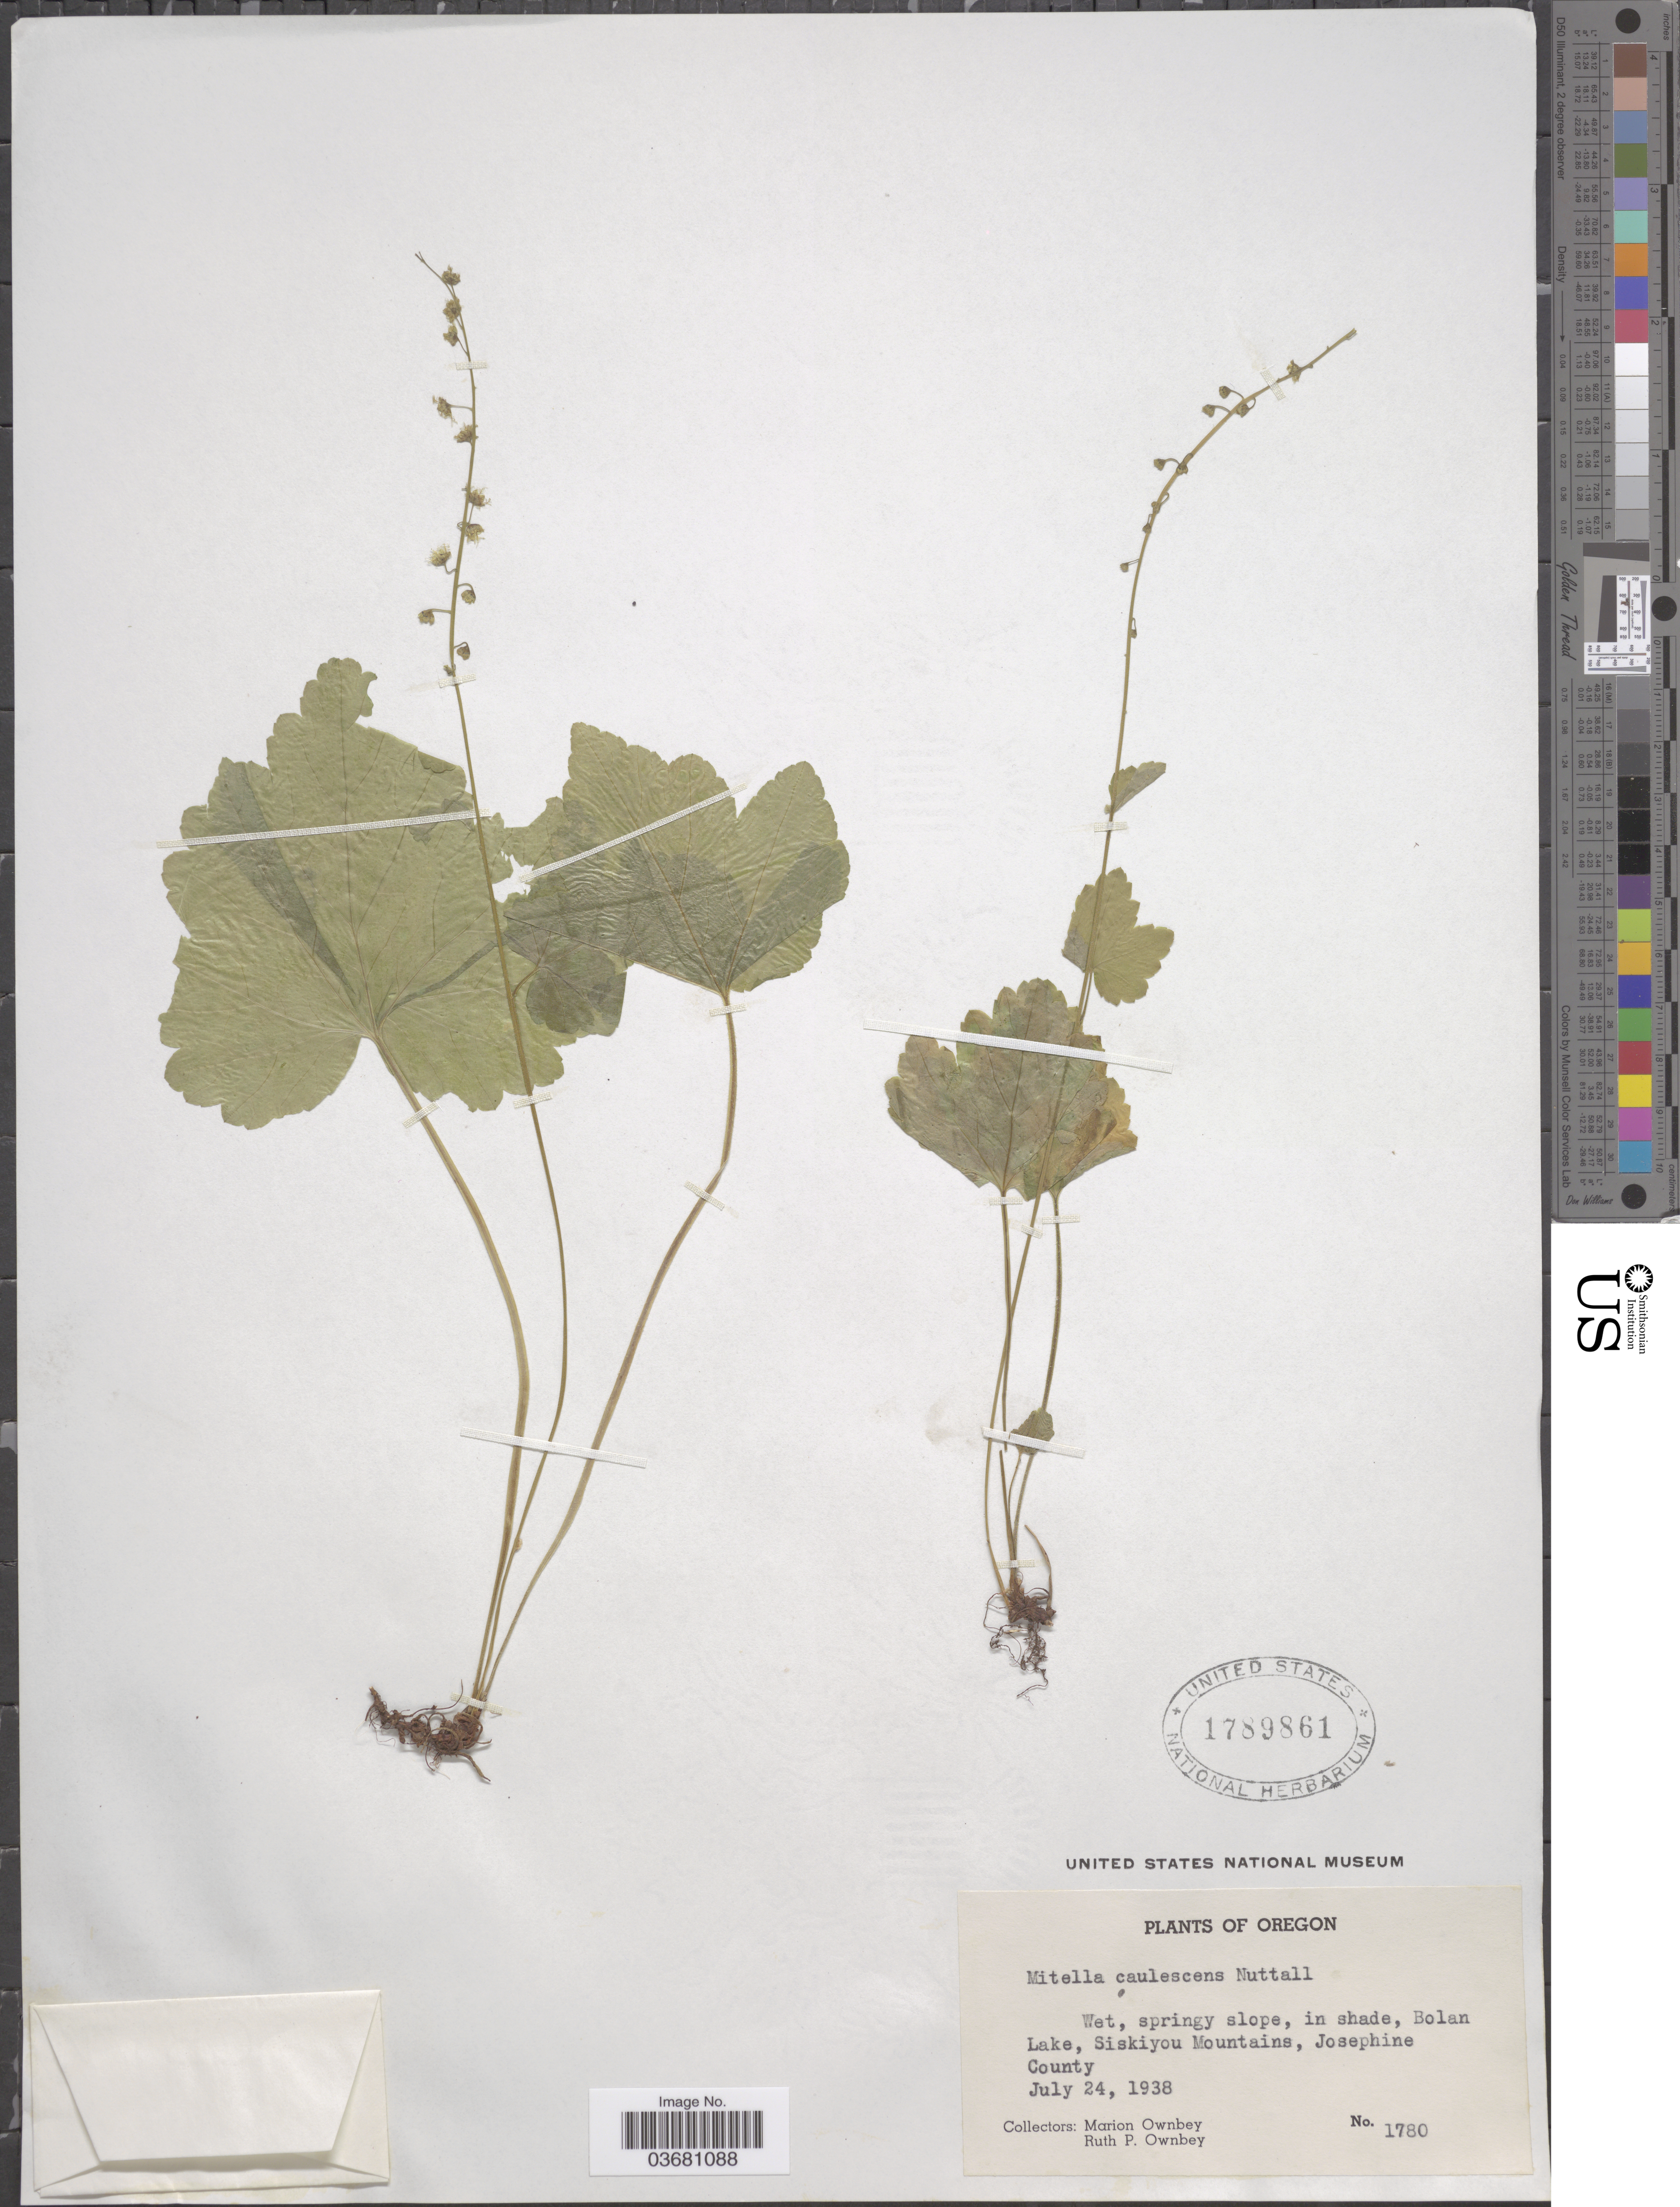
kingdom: Plantae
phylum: Tracheophyta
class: Magnoliopsida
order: Saxifragales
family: Saxifragaceae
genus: Mitella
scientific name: Mitella caulescens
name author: (Nutt.) Howell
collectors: M. Ownbey & R. Ownbey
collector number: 1780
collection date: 1938-07-24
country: United States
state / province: Oregon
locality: Wet, springy slope, in shade, Bolan Lake, Siskiyou Mountains, Josephine County.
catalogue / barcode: US 1789861